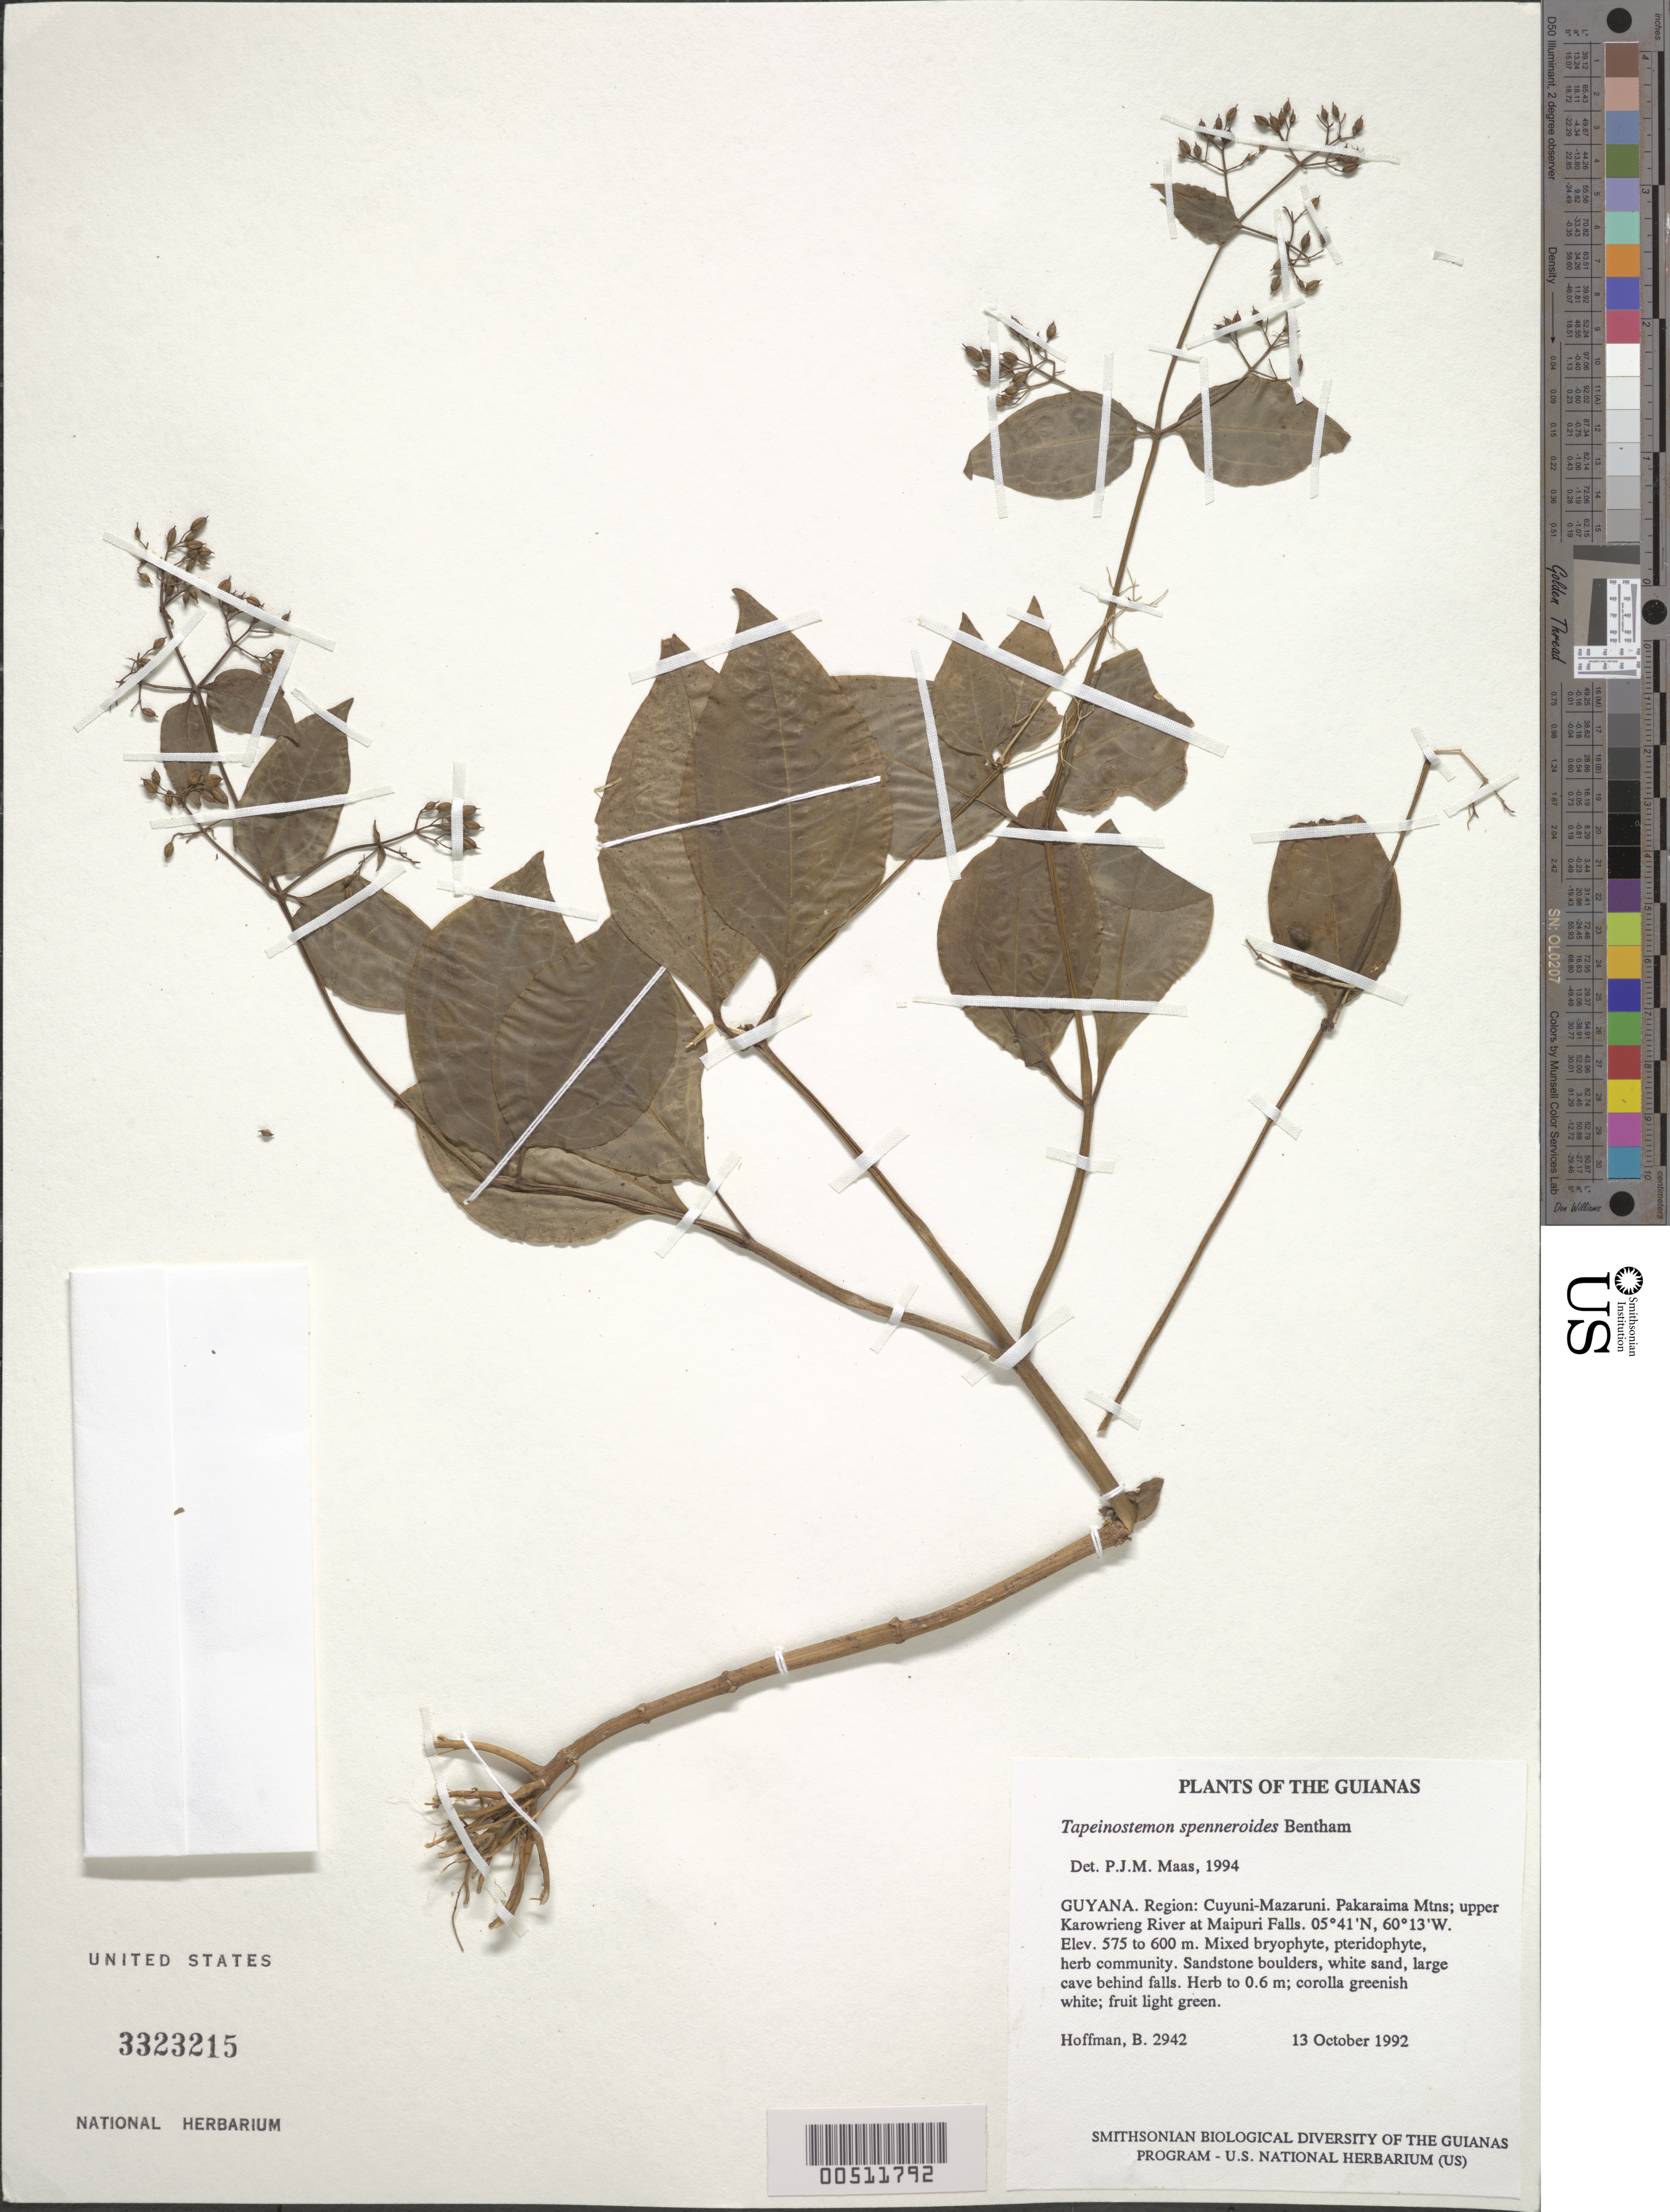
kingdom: Plantae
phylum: Tracheophyta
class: Magnoliopsida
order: Gentianales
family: Gentianaceae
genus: Tapeinostemon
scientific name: Tapeinostemon spenneroides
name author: Benth.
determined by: Maas, Paul J. M.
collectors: B. Hoffman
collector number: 2942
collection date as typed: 13 October 1992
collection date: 1992-10-13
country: Guyana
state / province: Cuyuni-Mazaruni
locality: Pakaraima Mountains; Karowrieng River, Maipuri Falls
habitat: Mixed bryophyte, pteridophyte, herb community. Sandstone boulders, white sand, large cave behind falls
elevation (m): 575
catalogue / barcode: US 3323215